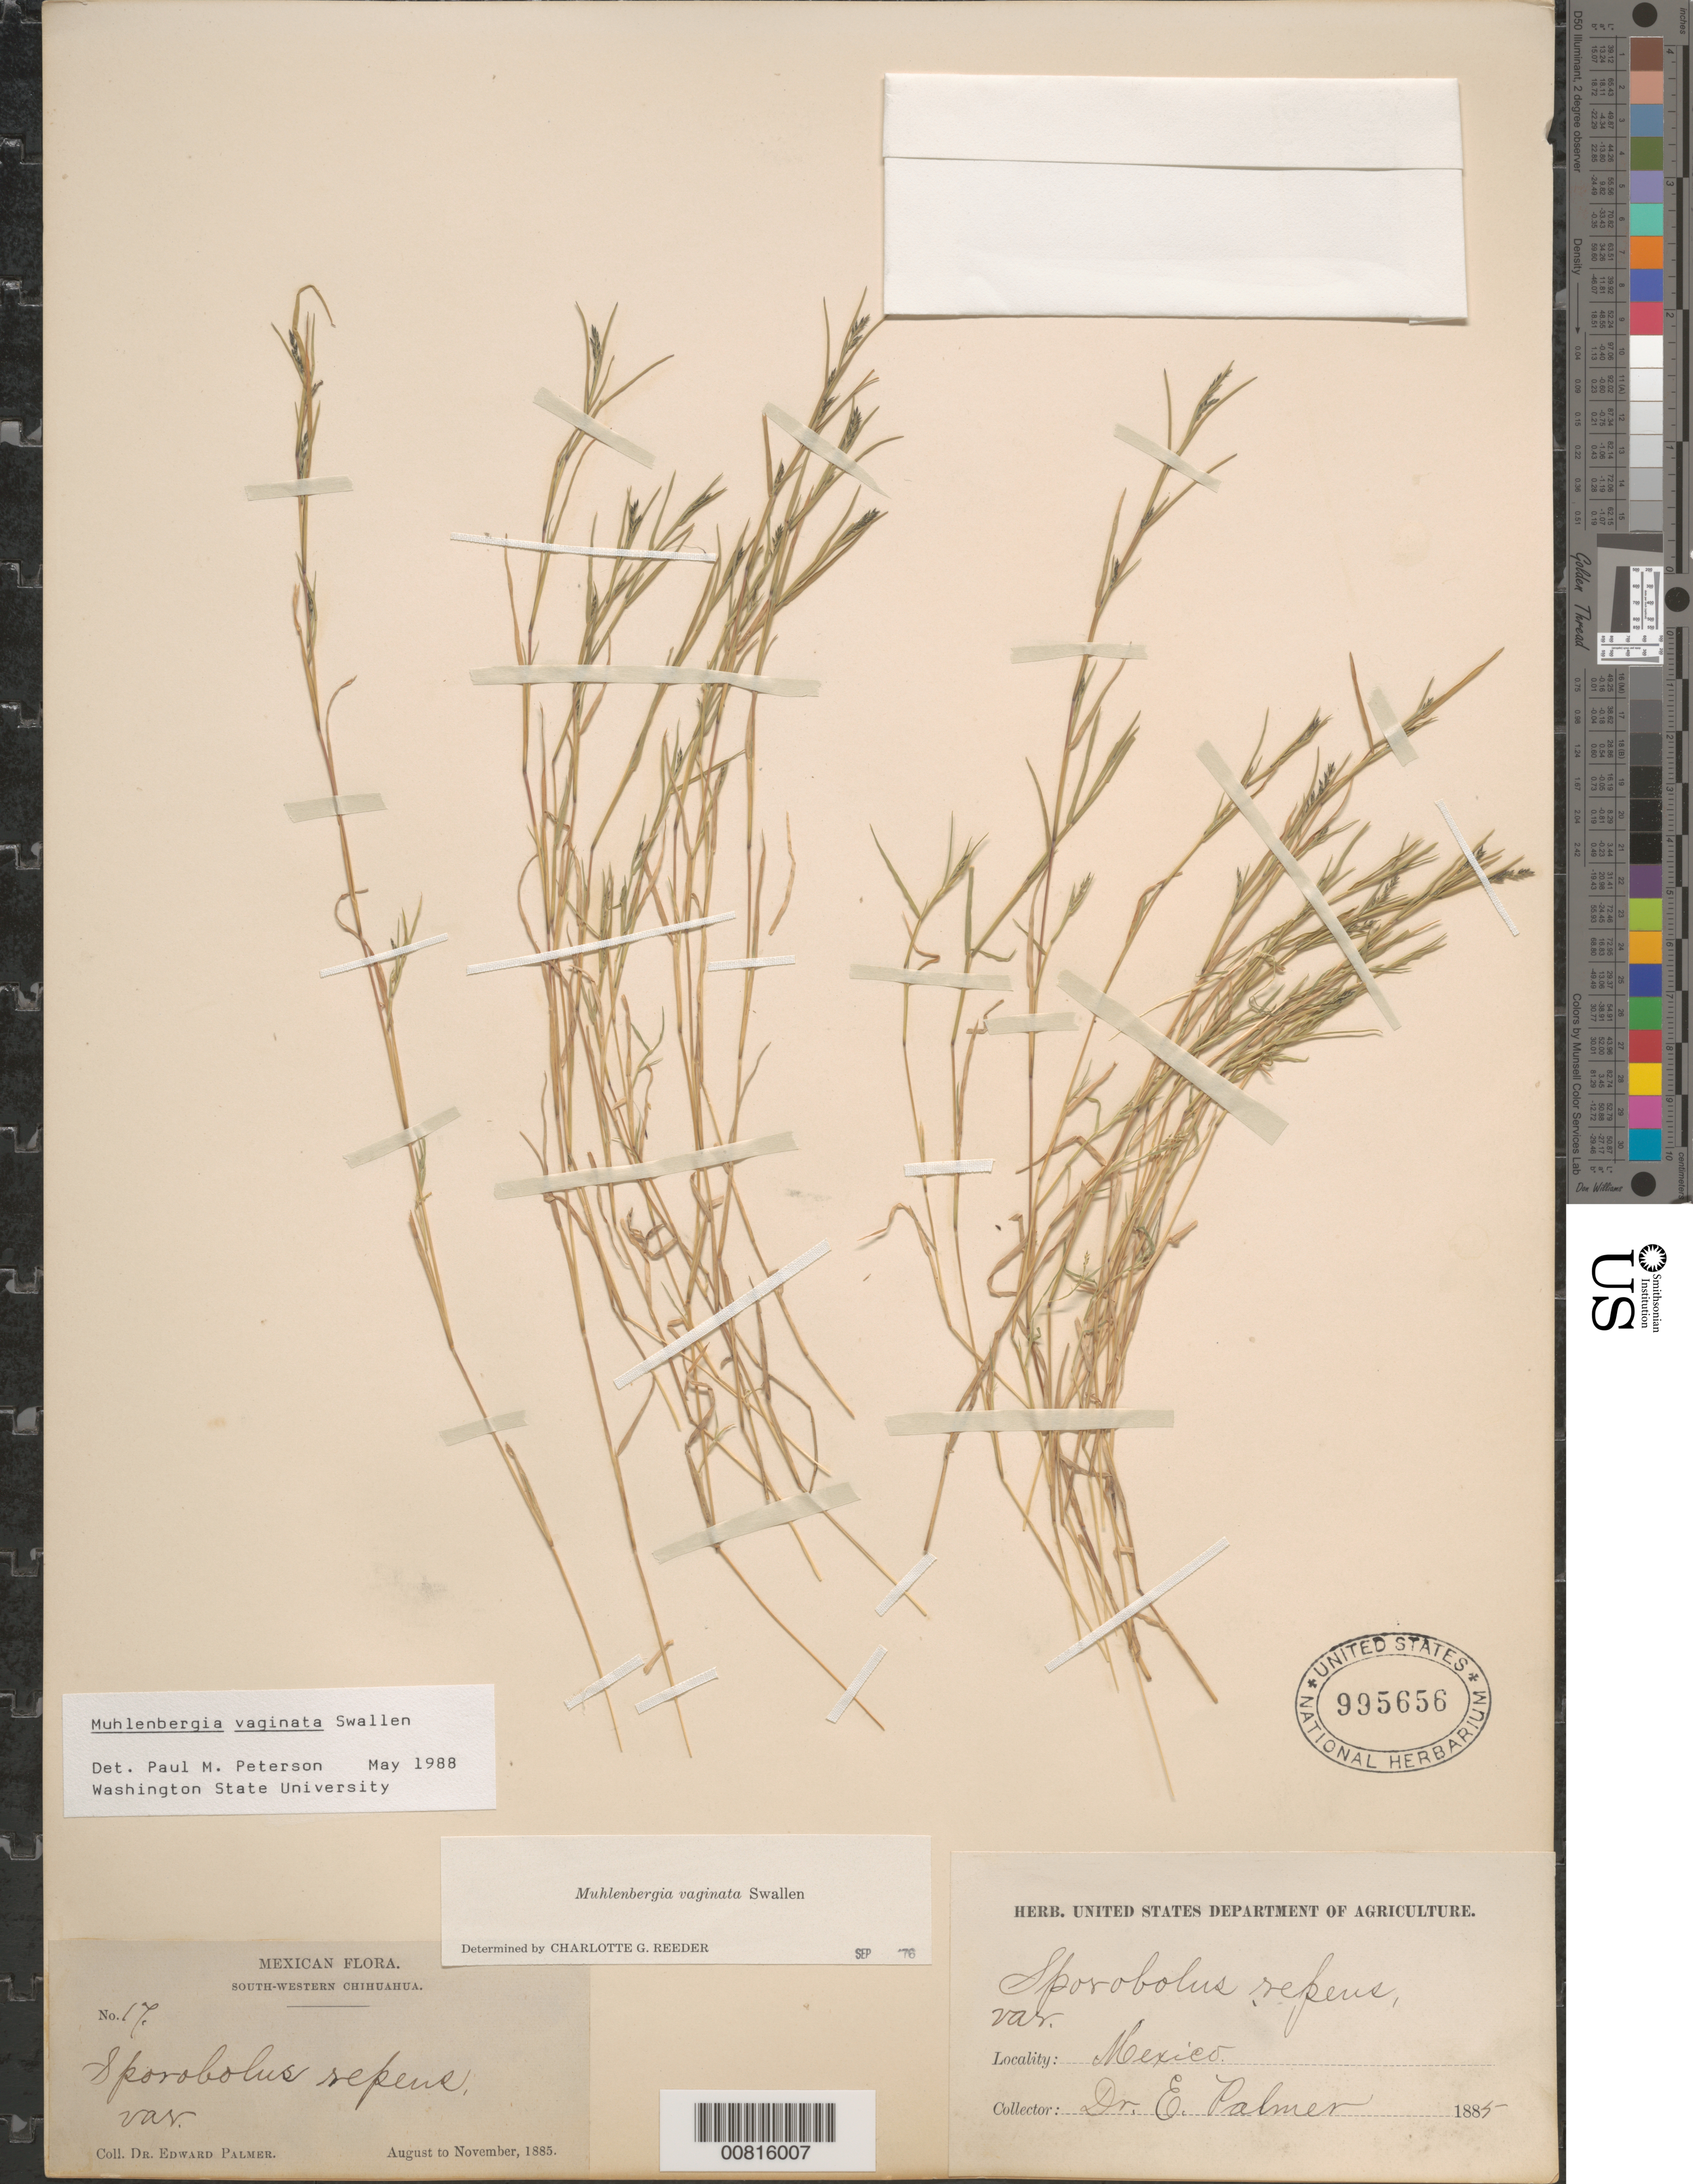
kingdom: Plantae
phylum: Tracheophyta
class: Liliopsida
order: Poales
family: Poaceae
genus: Muhlenbergia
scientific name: Muhlenbergia vaginata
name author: Swallen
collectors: E. Palmer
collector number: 17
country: Mexico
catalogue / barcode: US 995656